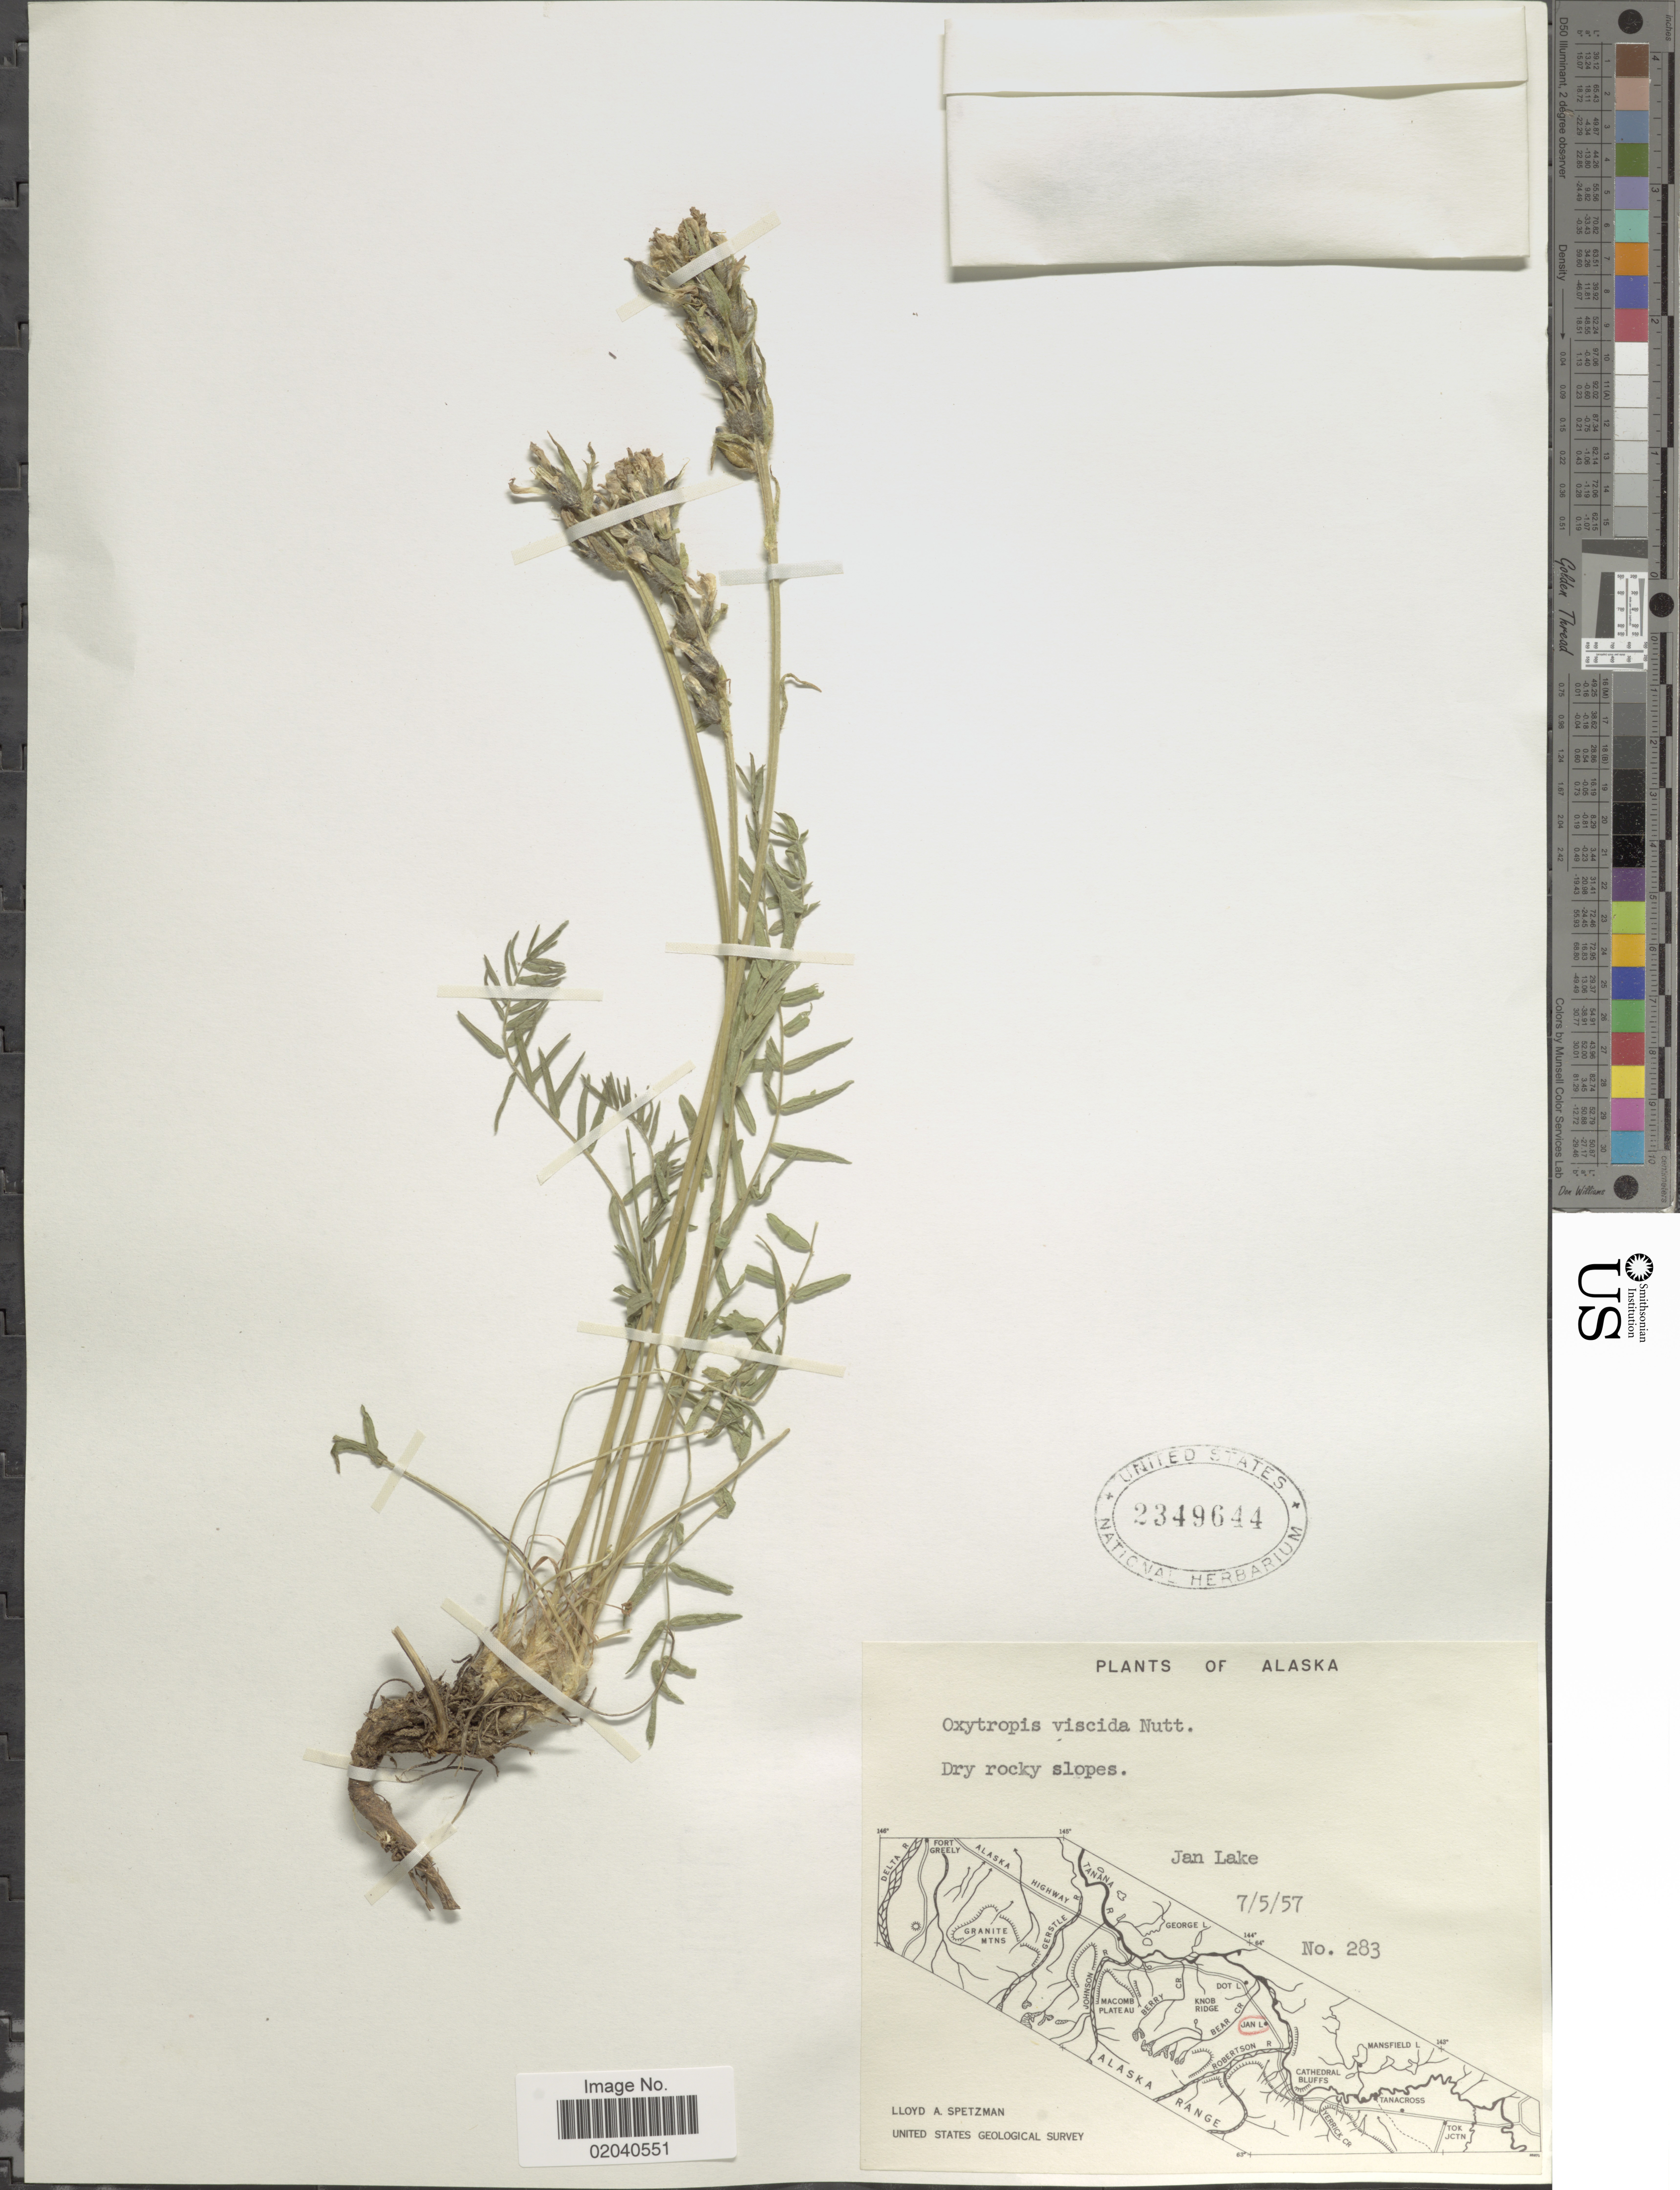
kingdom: Plantae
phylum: Tracheophyta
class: Magnoliopsida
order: Fabales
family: Fabaceae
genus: Oxytropis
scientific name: Oxytropis viscida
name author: Nutt.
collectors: L. Spetzman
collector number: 283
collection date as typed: Transcribed d/m/y: 5/7/57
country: United States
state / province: Alaska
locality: Jan Lake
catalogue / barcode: US 2349644